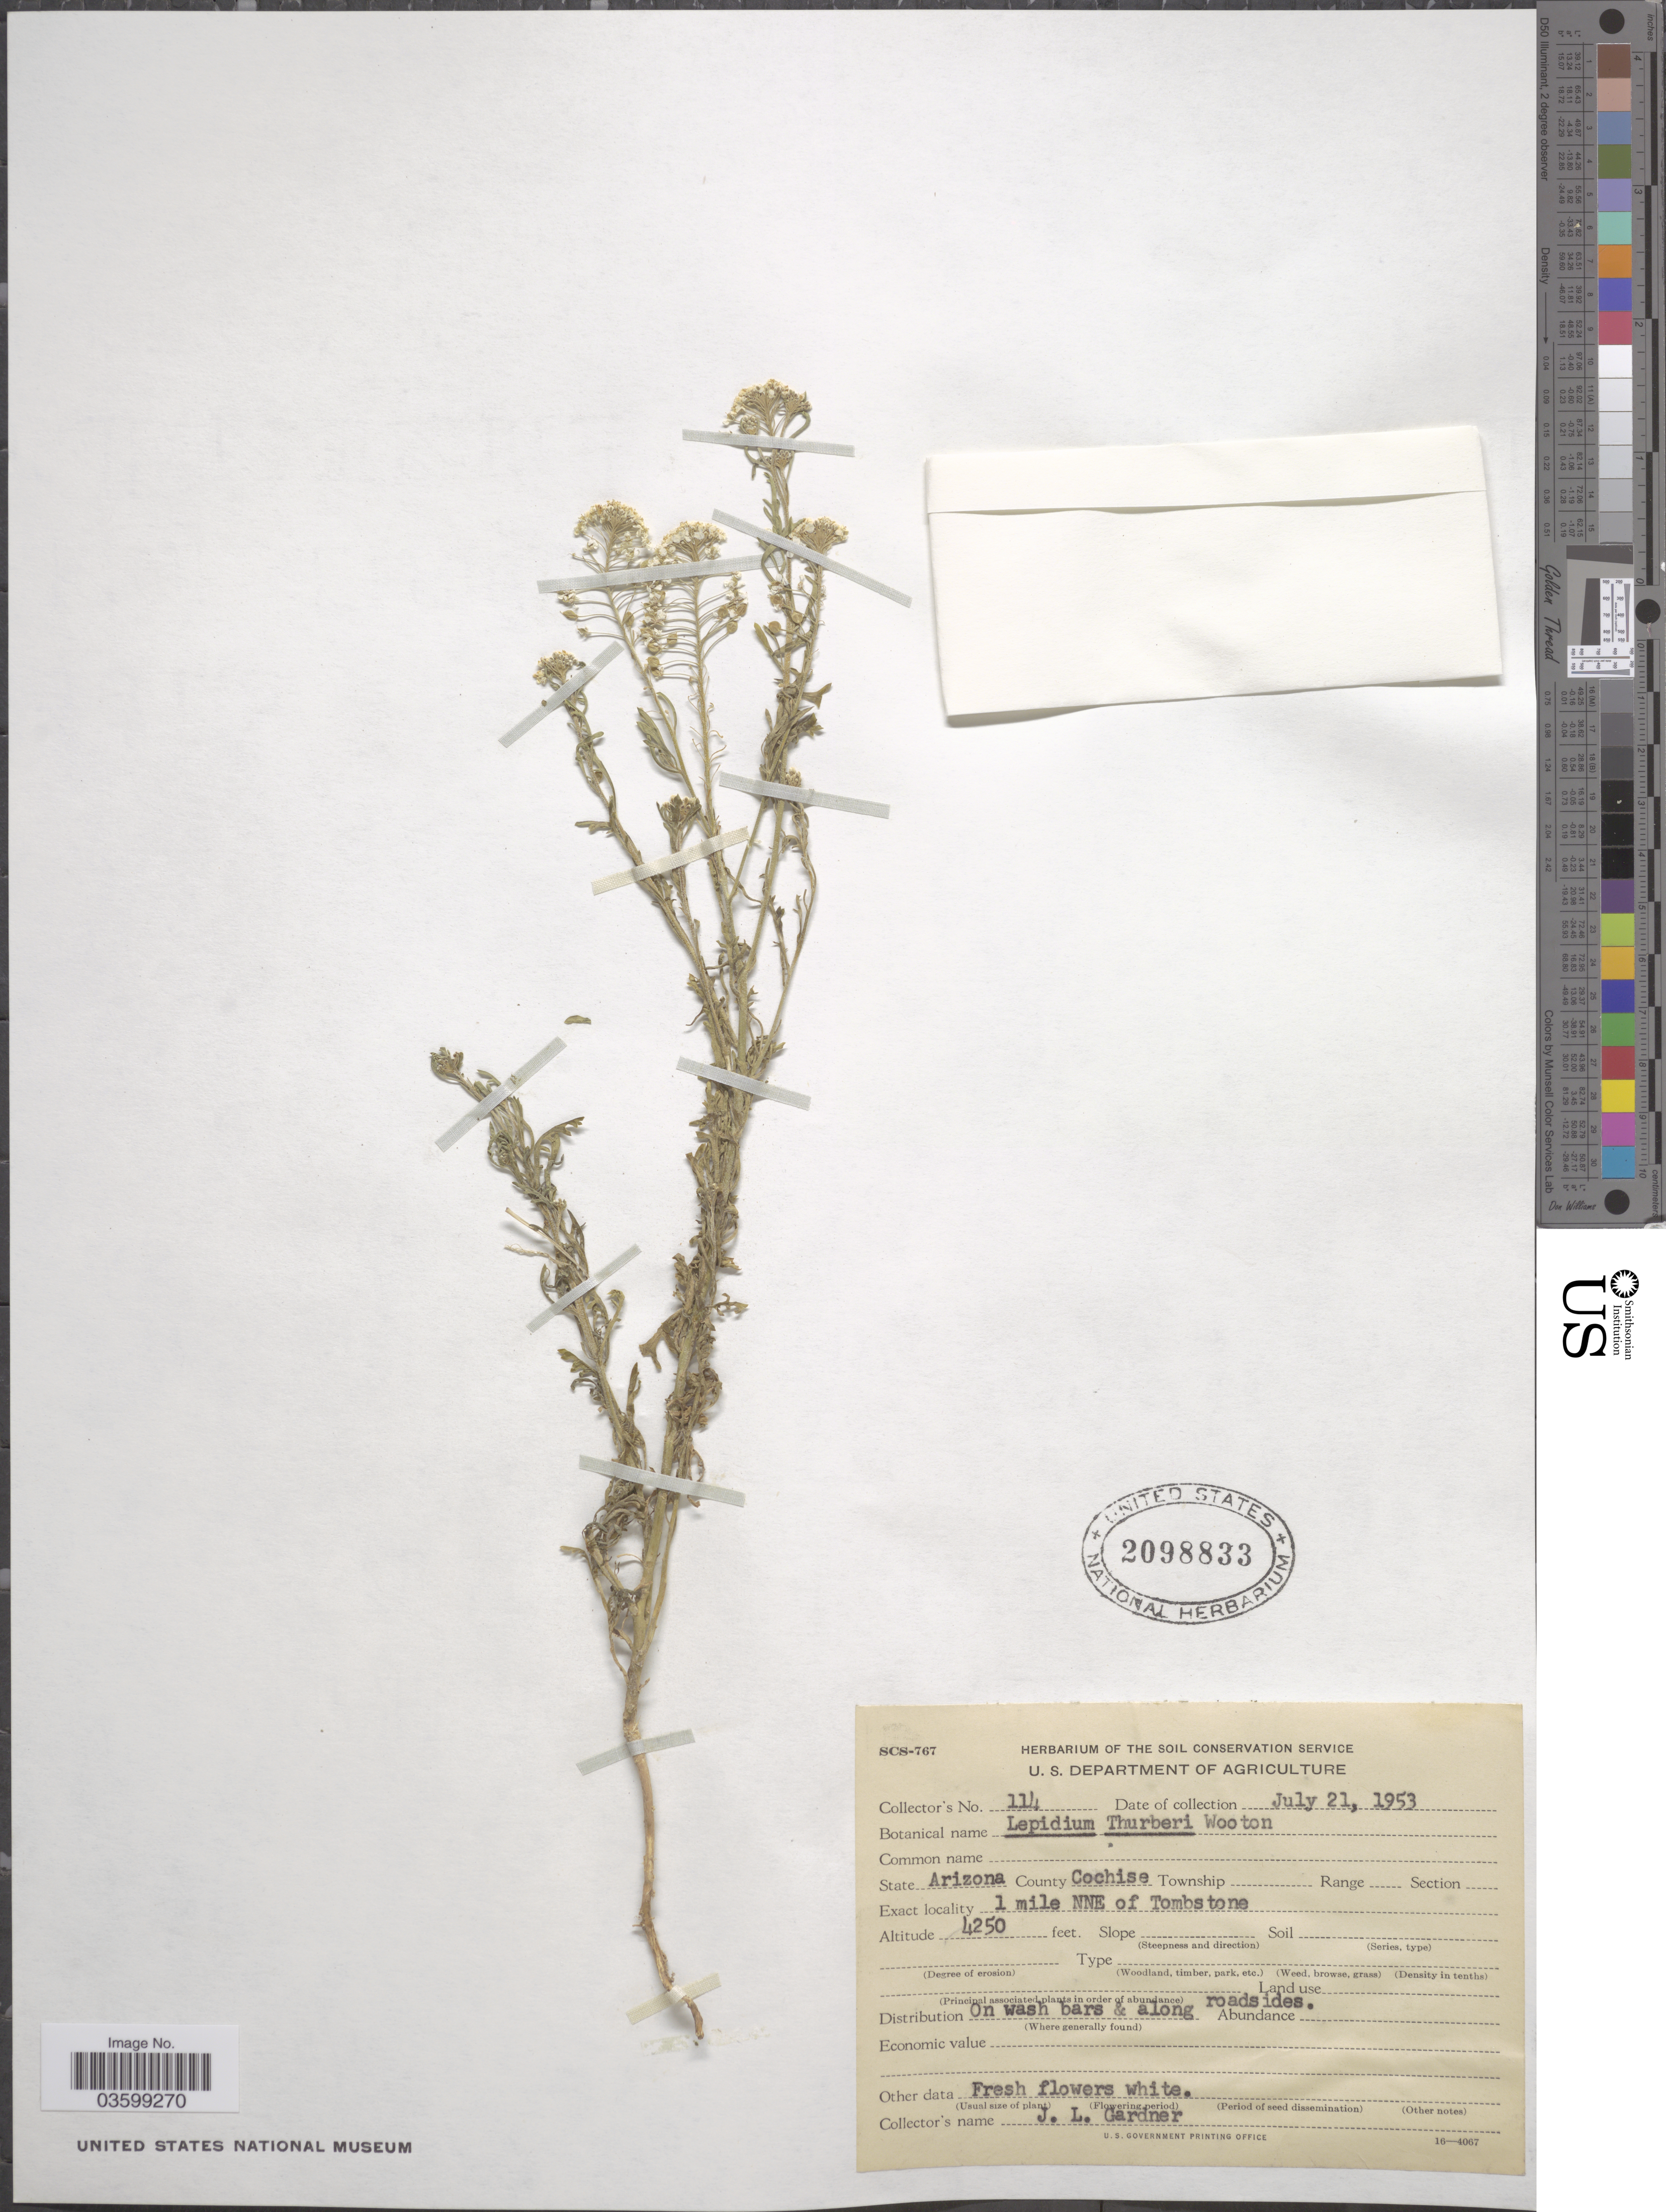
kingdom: Plantae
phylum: Tracheophyta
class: Magnoliopsida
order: Brassicales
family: Brassicaceae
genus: Lepidium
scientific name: Lepidium thurberi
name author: Wooton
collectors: J. L. Gardner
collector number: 114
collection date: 1953-07-21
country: United States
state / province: Arizona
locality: County Cochise. 1 mile NNE of Tombstone.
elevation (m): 1295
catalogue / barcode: US 2098833